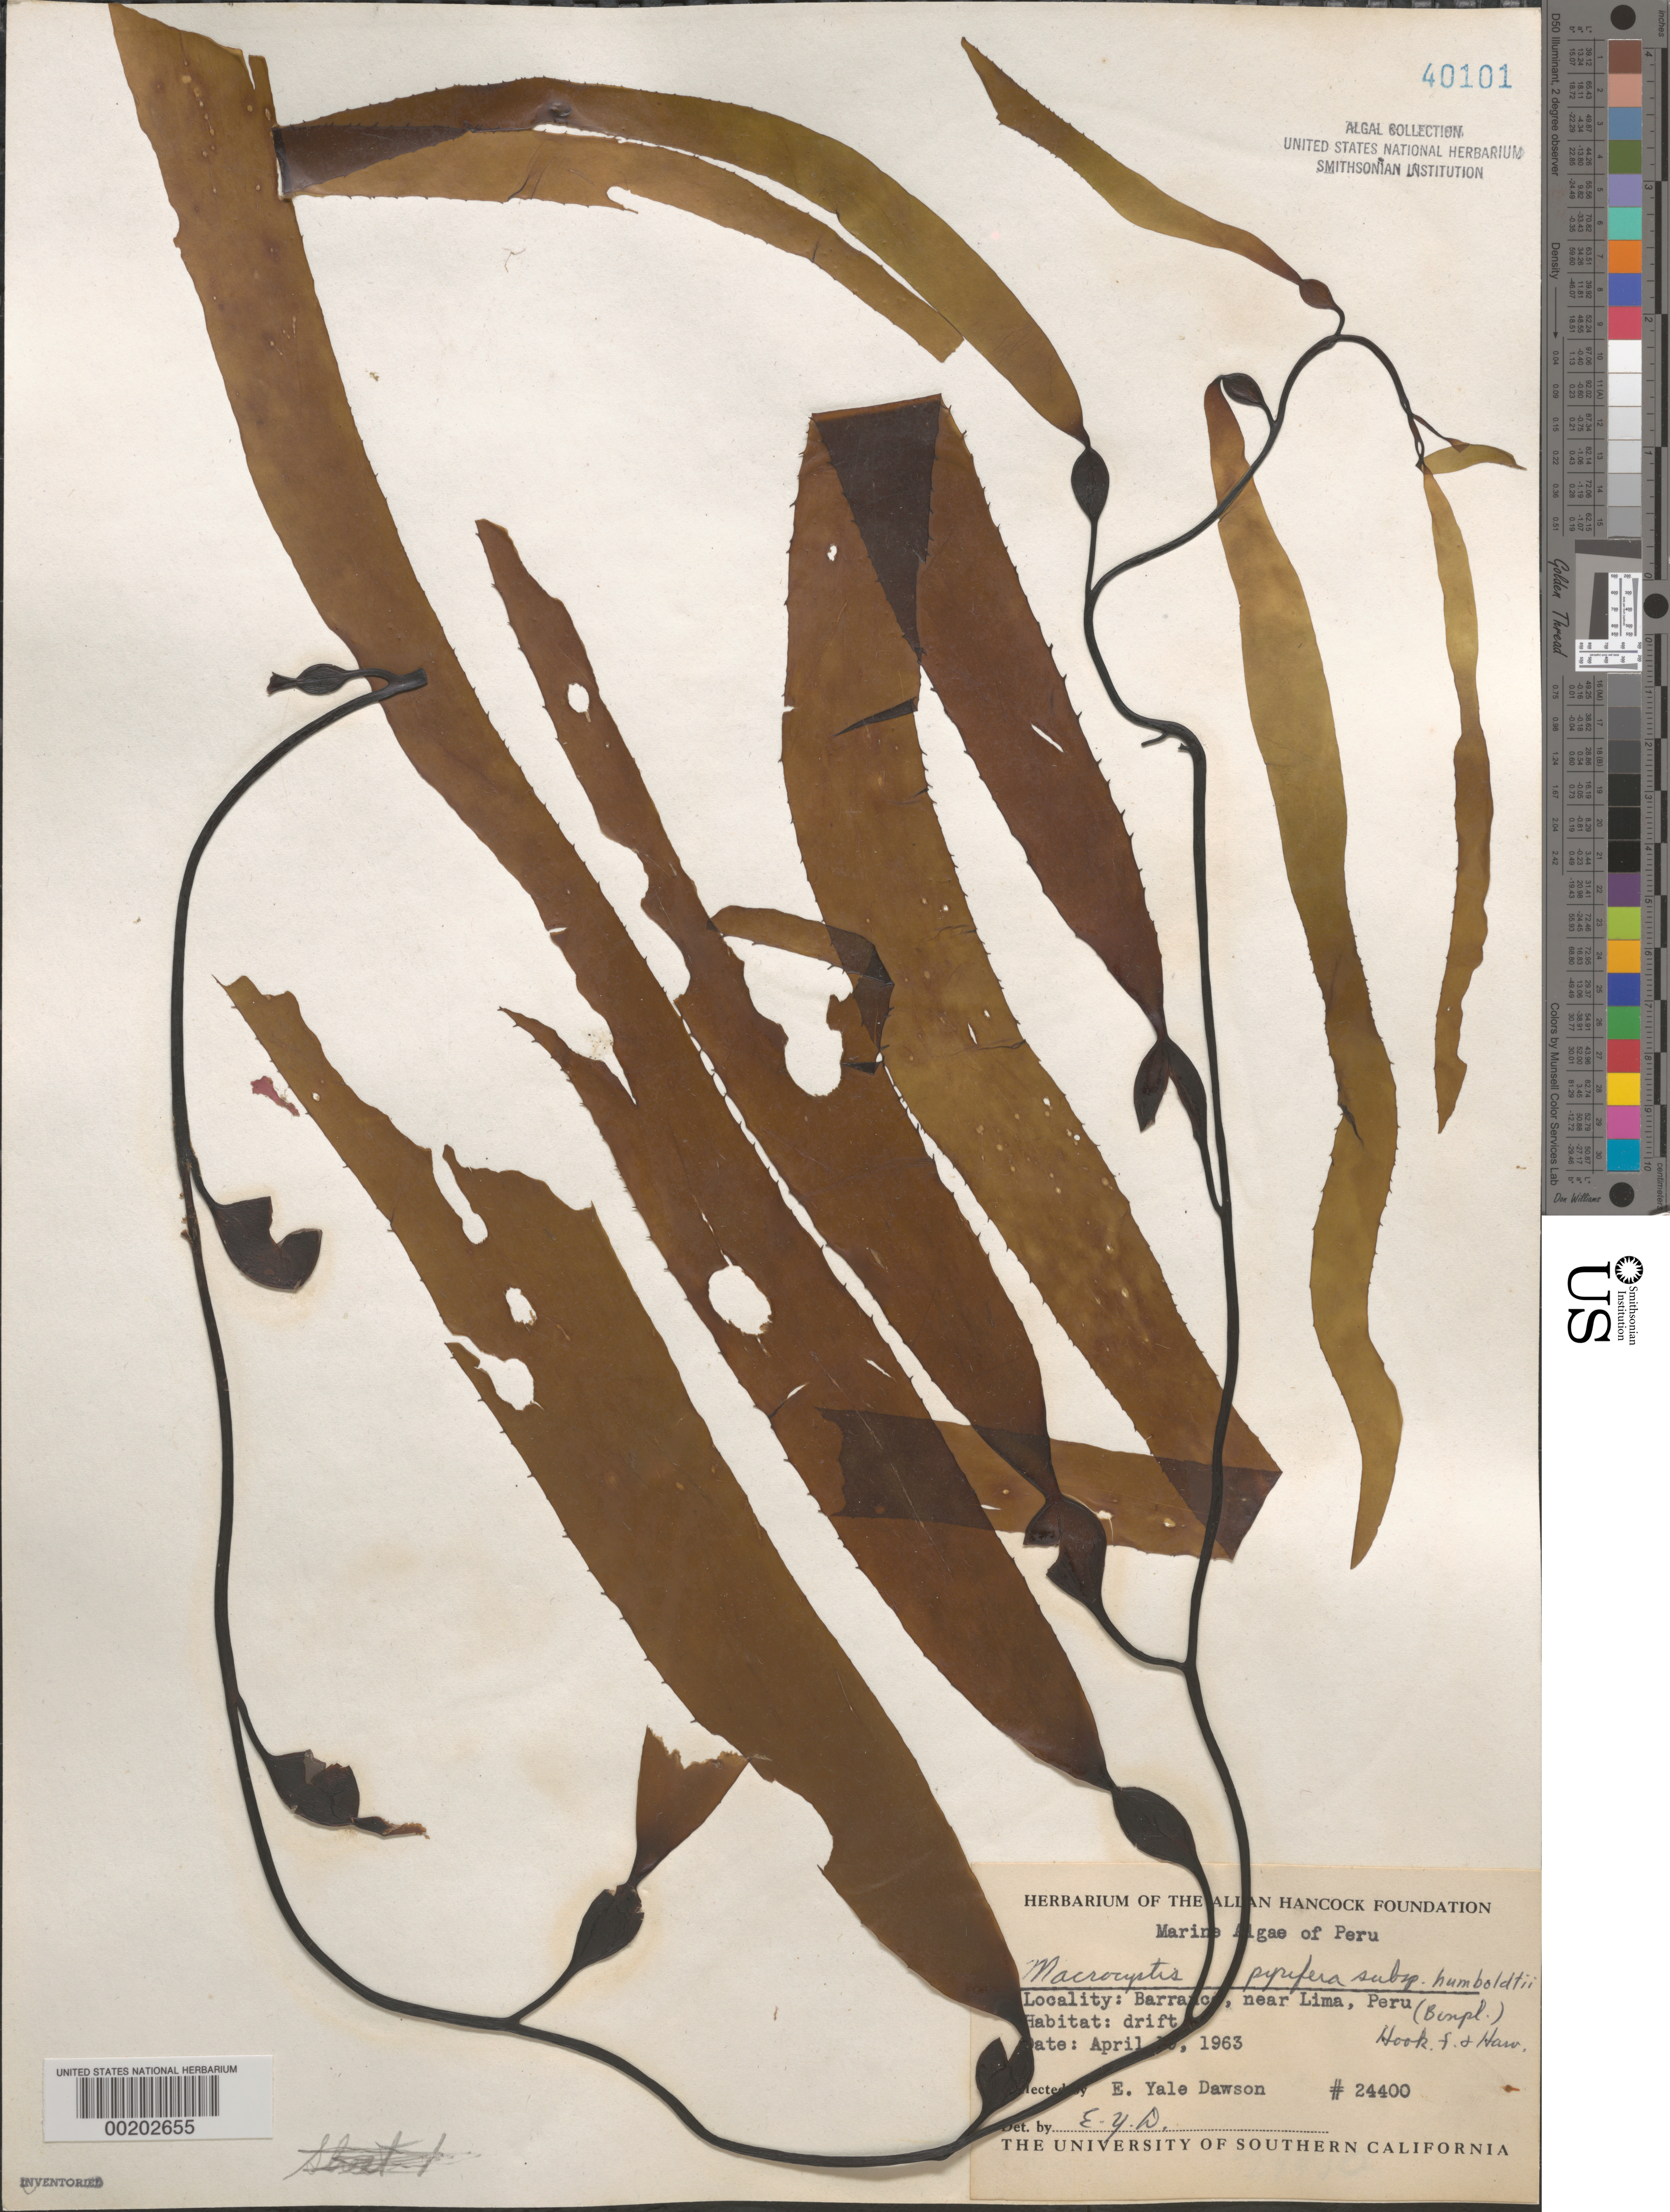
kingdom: Chromista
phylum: Ochrophyta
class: Phaeophyceae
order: Laminariales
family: Laminariaceae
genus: Macrocystis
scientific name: Macrocystis pyrifera subsp. humboldtii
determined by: Dawson, E. Y.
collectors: E. Y. Dawson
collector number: EYD 24400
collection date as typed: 19 Apr 1963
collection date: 1963-04-19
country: Peru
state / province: Lima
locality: Barranco, near Lima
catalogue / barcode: US 40101